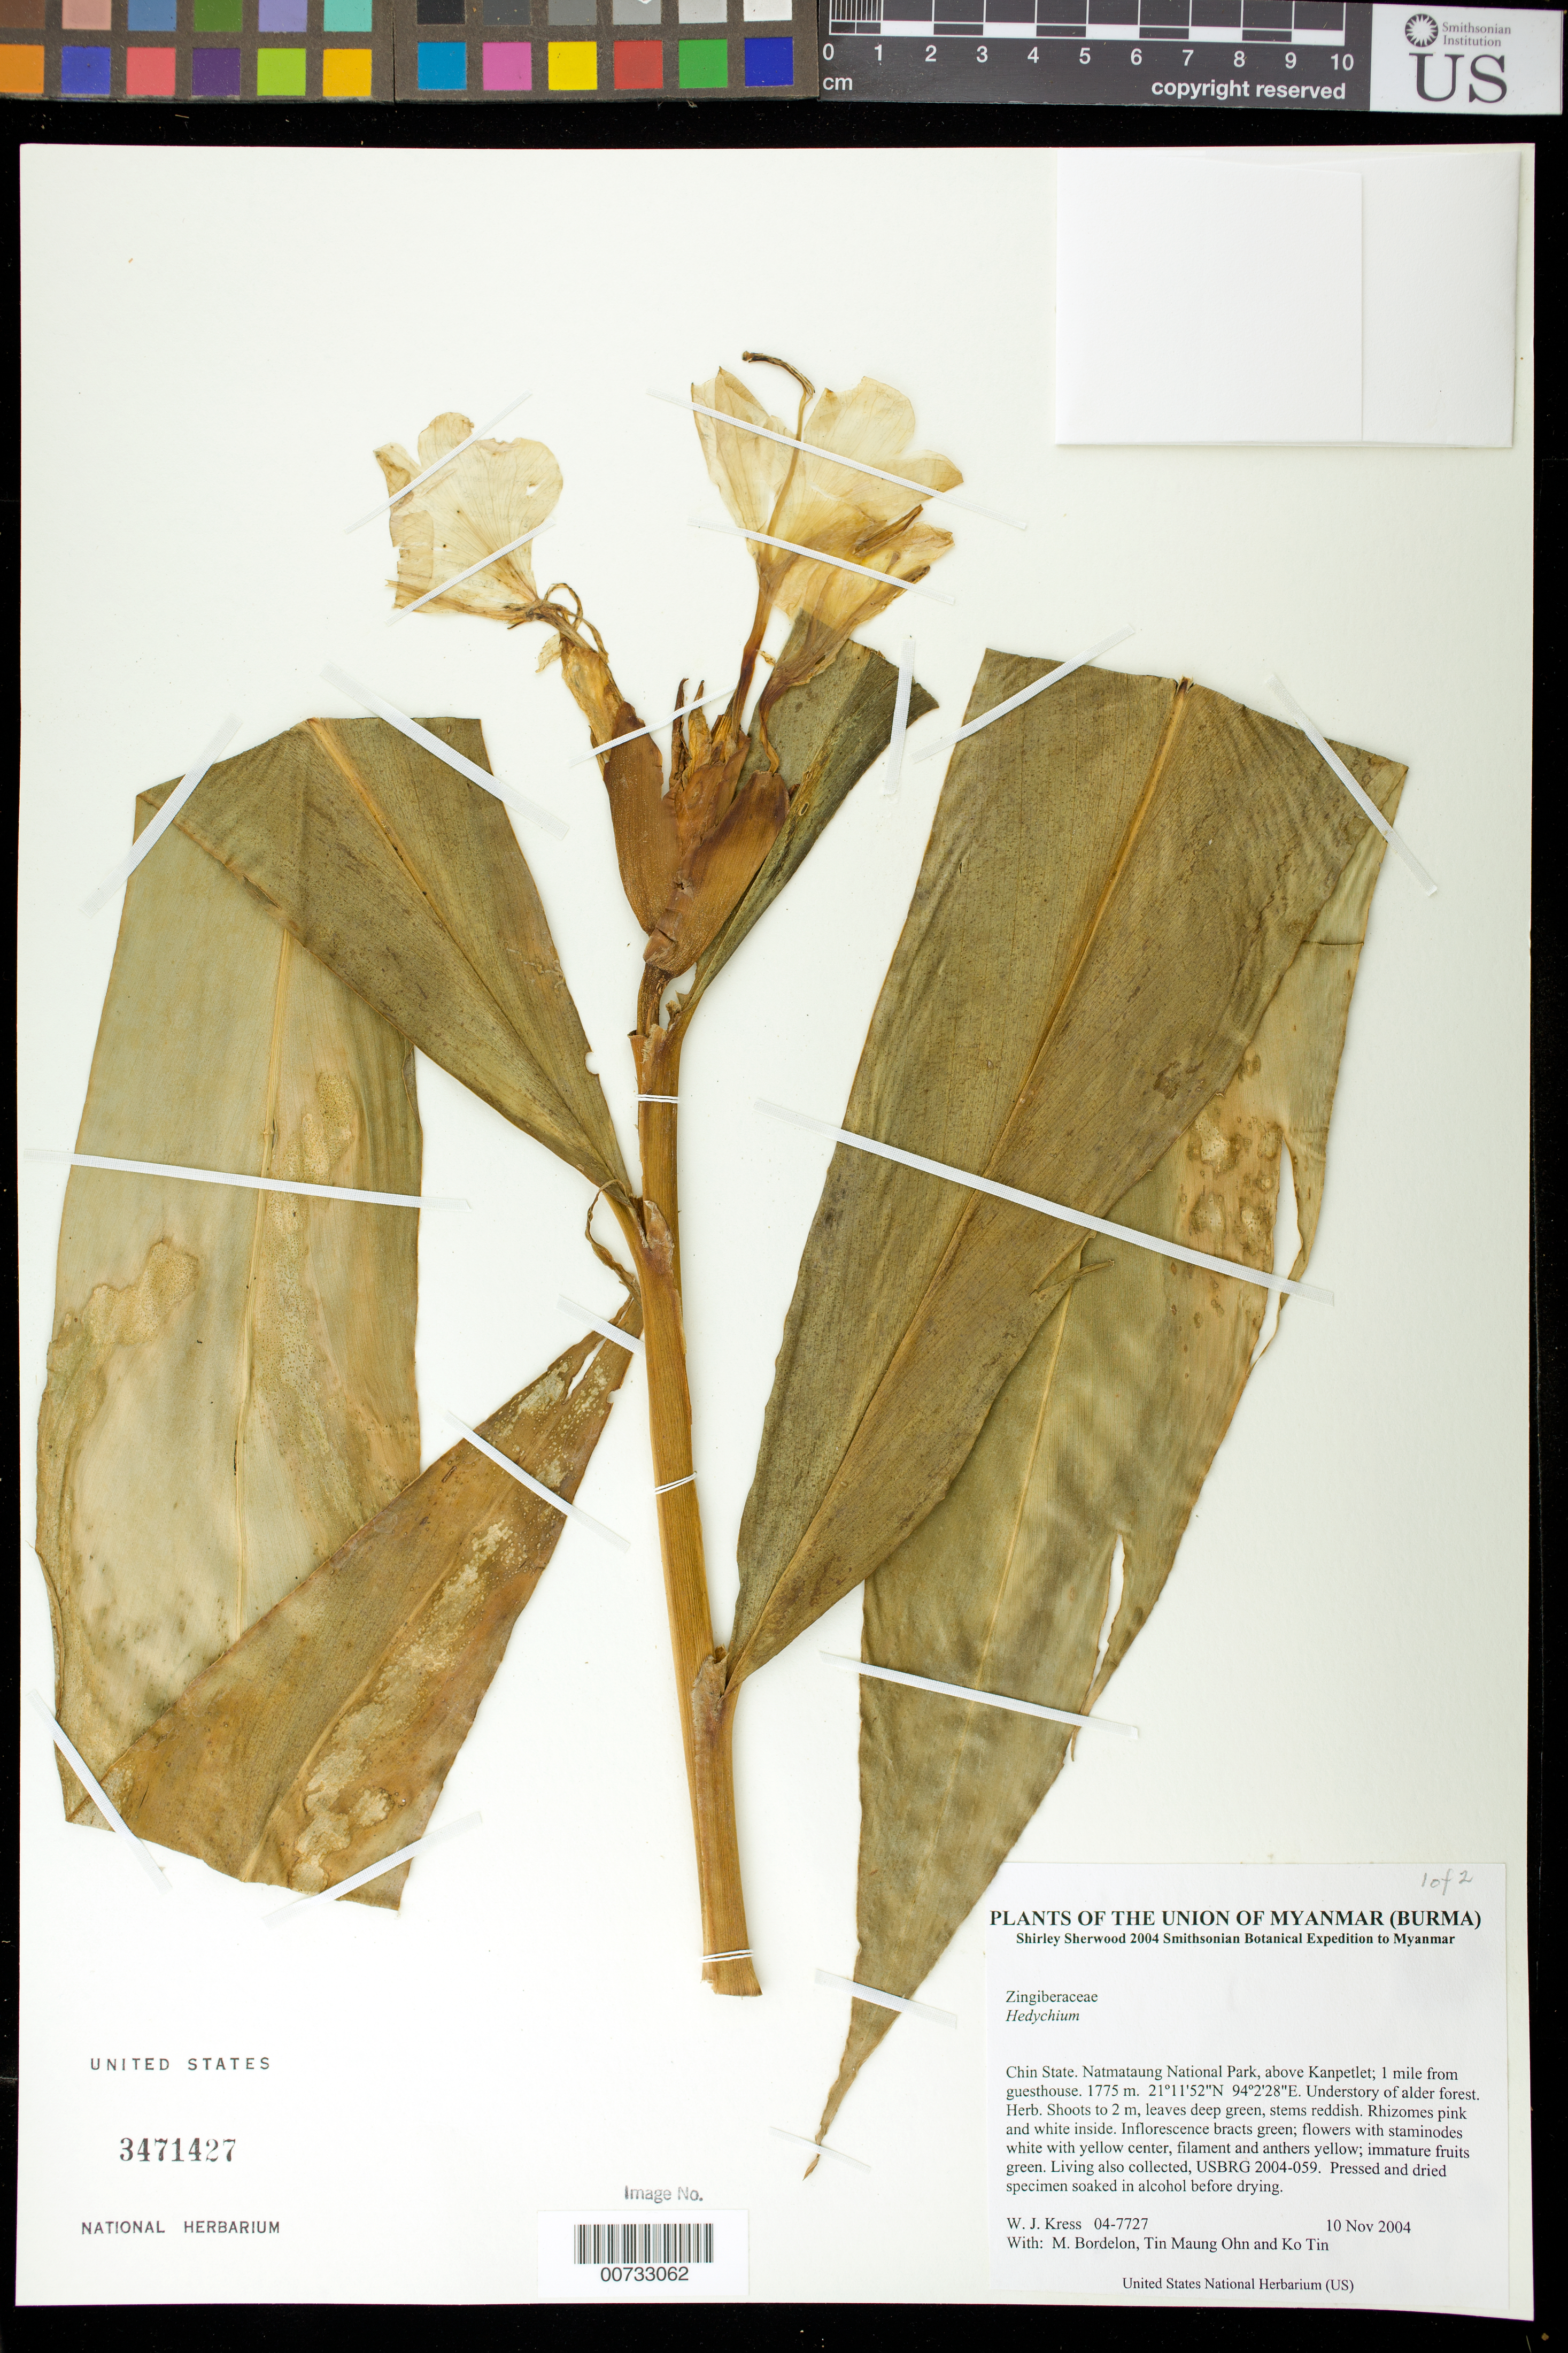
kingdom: Plantae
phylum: Tracheophyta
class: Liliopsida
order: Zingiberales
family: Zingiberaceae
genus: Hedychium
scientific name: Hedychium sp.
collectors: W. J. Kress, M. Bordelon, Tin Maung Ohn & Ko Tin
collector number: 04-7727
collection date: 2004-11-10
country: Myanmar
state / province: Chin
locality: Natmataung National Park, above Kanpetlet; 1 mile from guesthouse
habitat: Understory of alder forest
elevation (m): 1775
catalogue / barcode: US 3471427